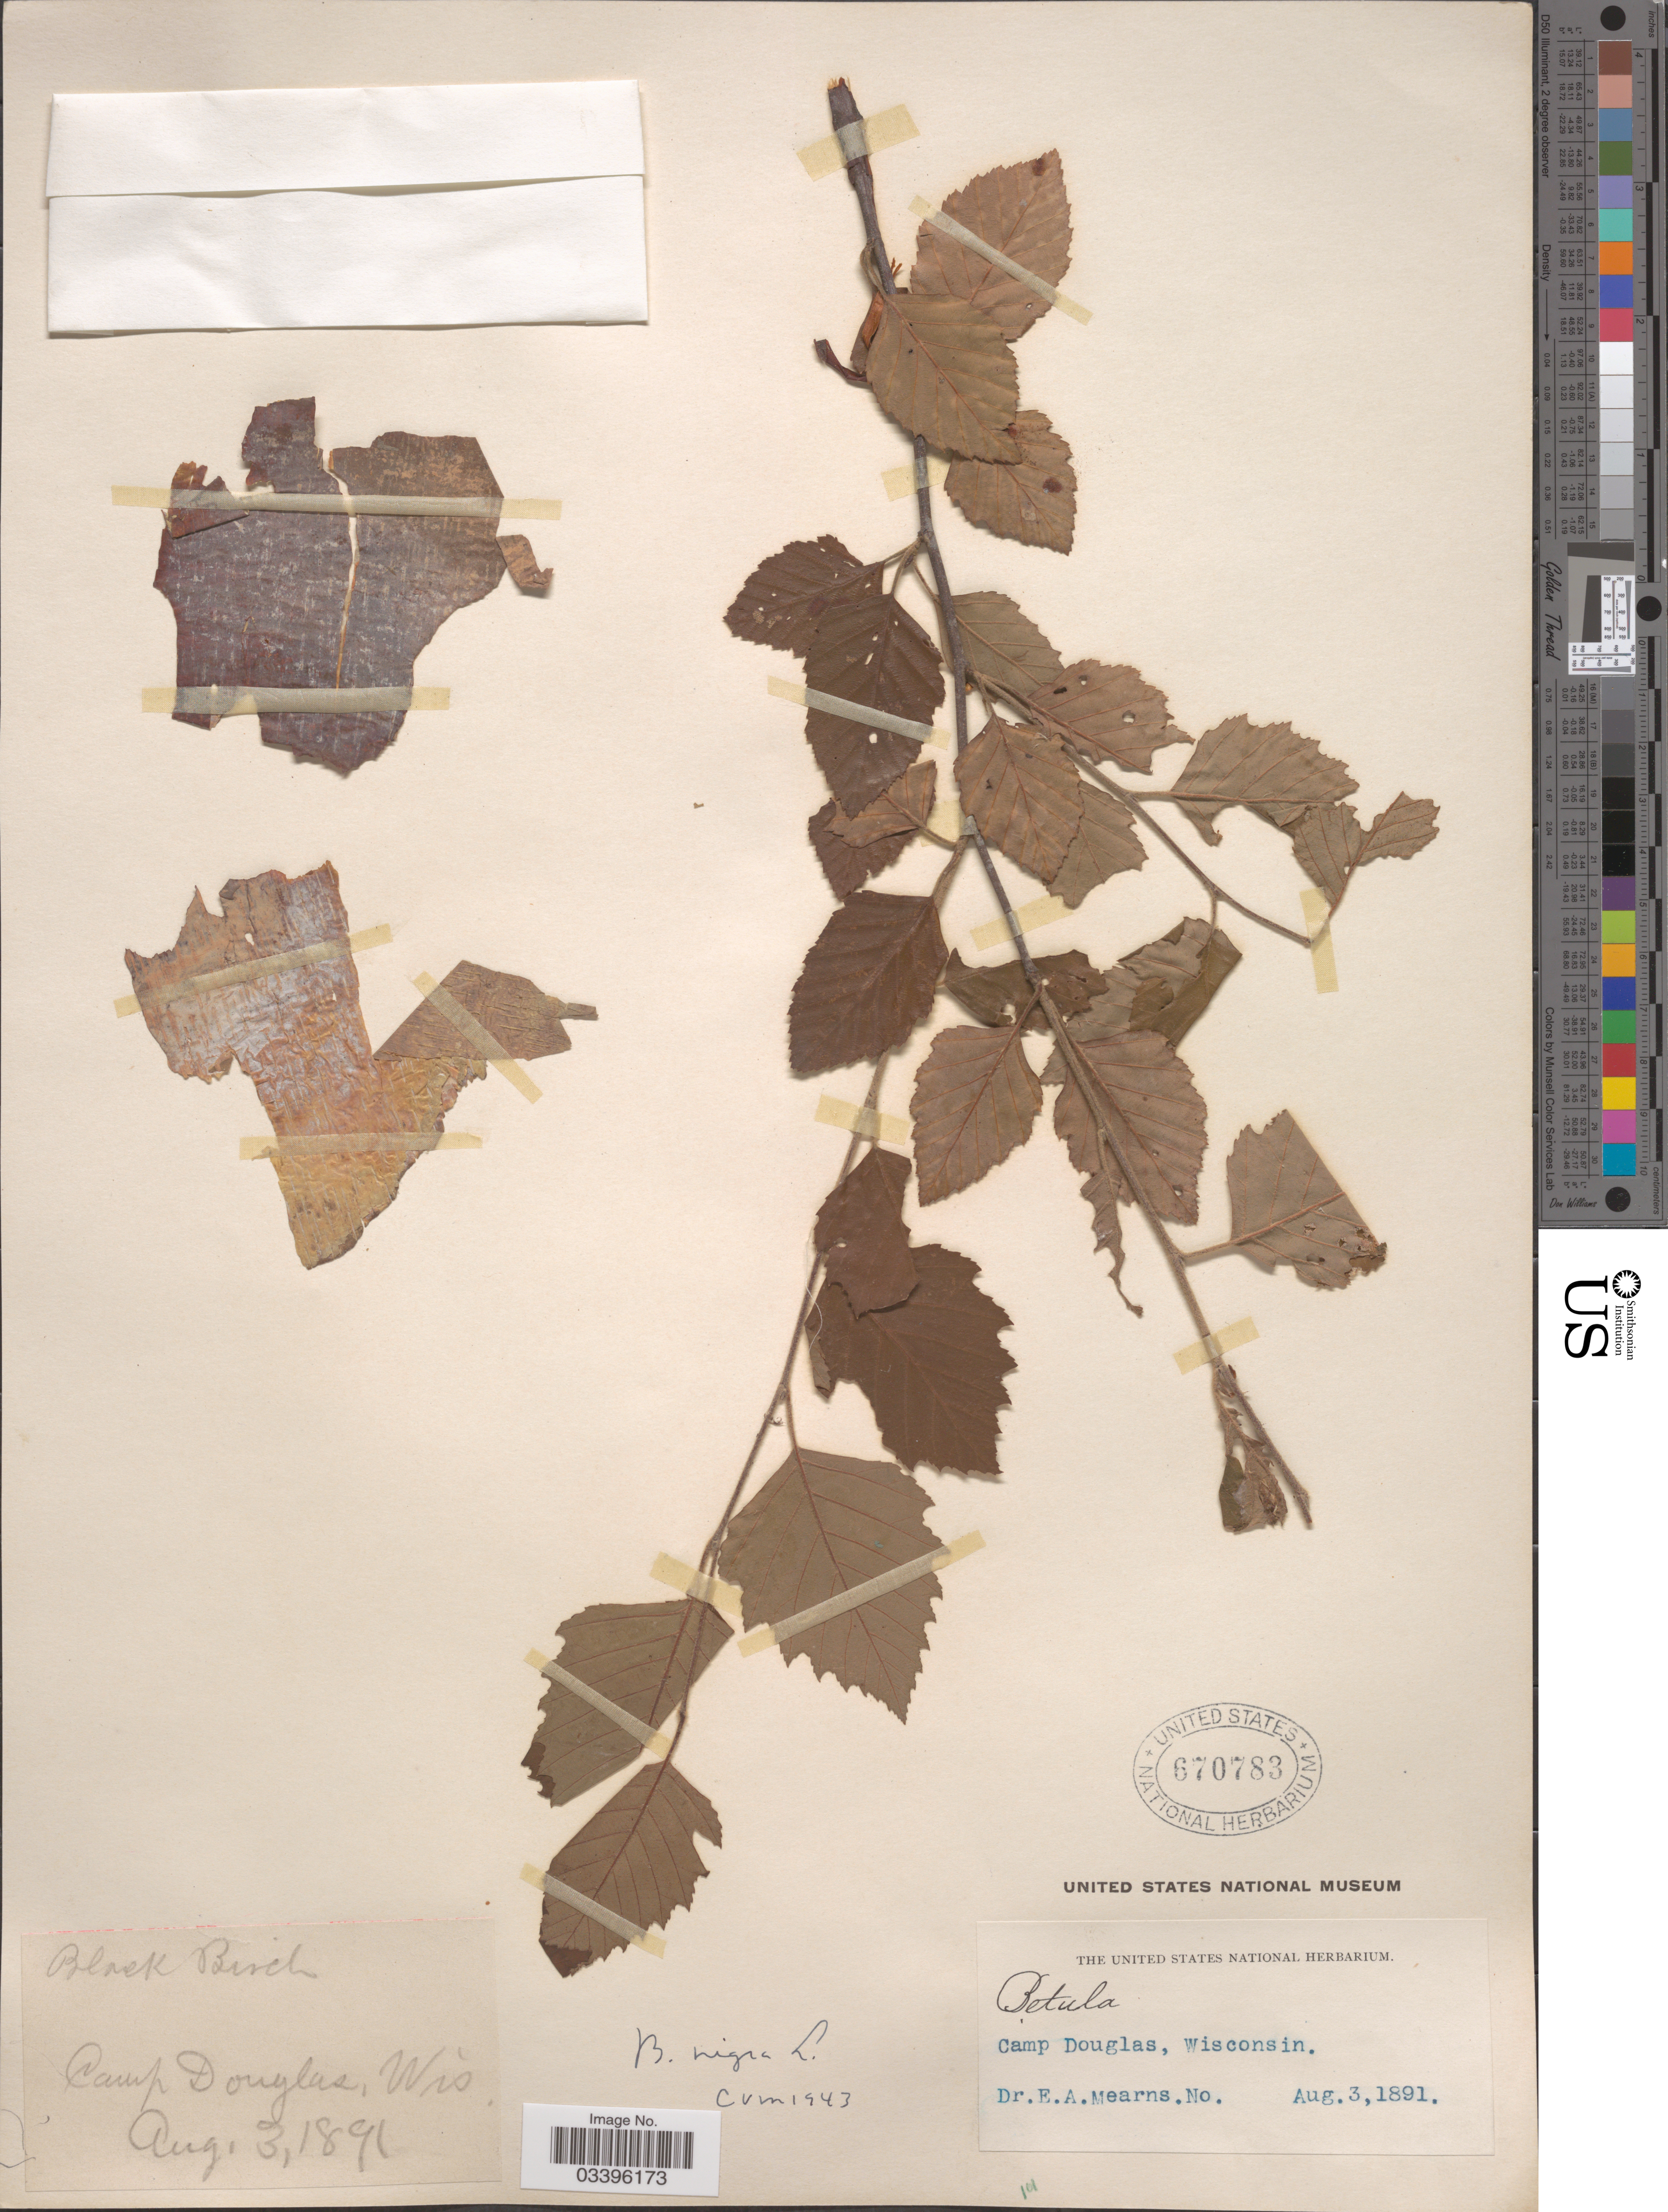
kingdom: Plantae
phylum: Tracheophyta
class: Magnoliopsida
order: Fagales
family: Betulaceae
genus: Betula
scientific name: Betula nigra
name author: L.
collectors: E. A. Mearns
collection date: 1891-08-03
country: United States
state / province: Wisconsin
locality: Camp Douglas.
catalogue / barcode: US 670783